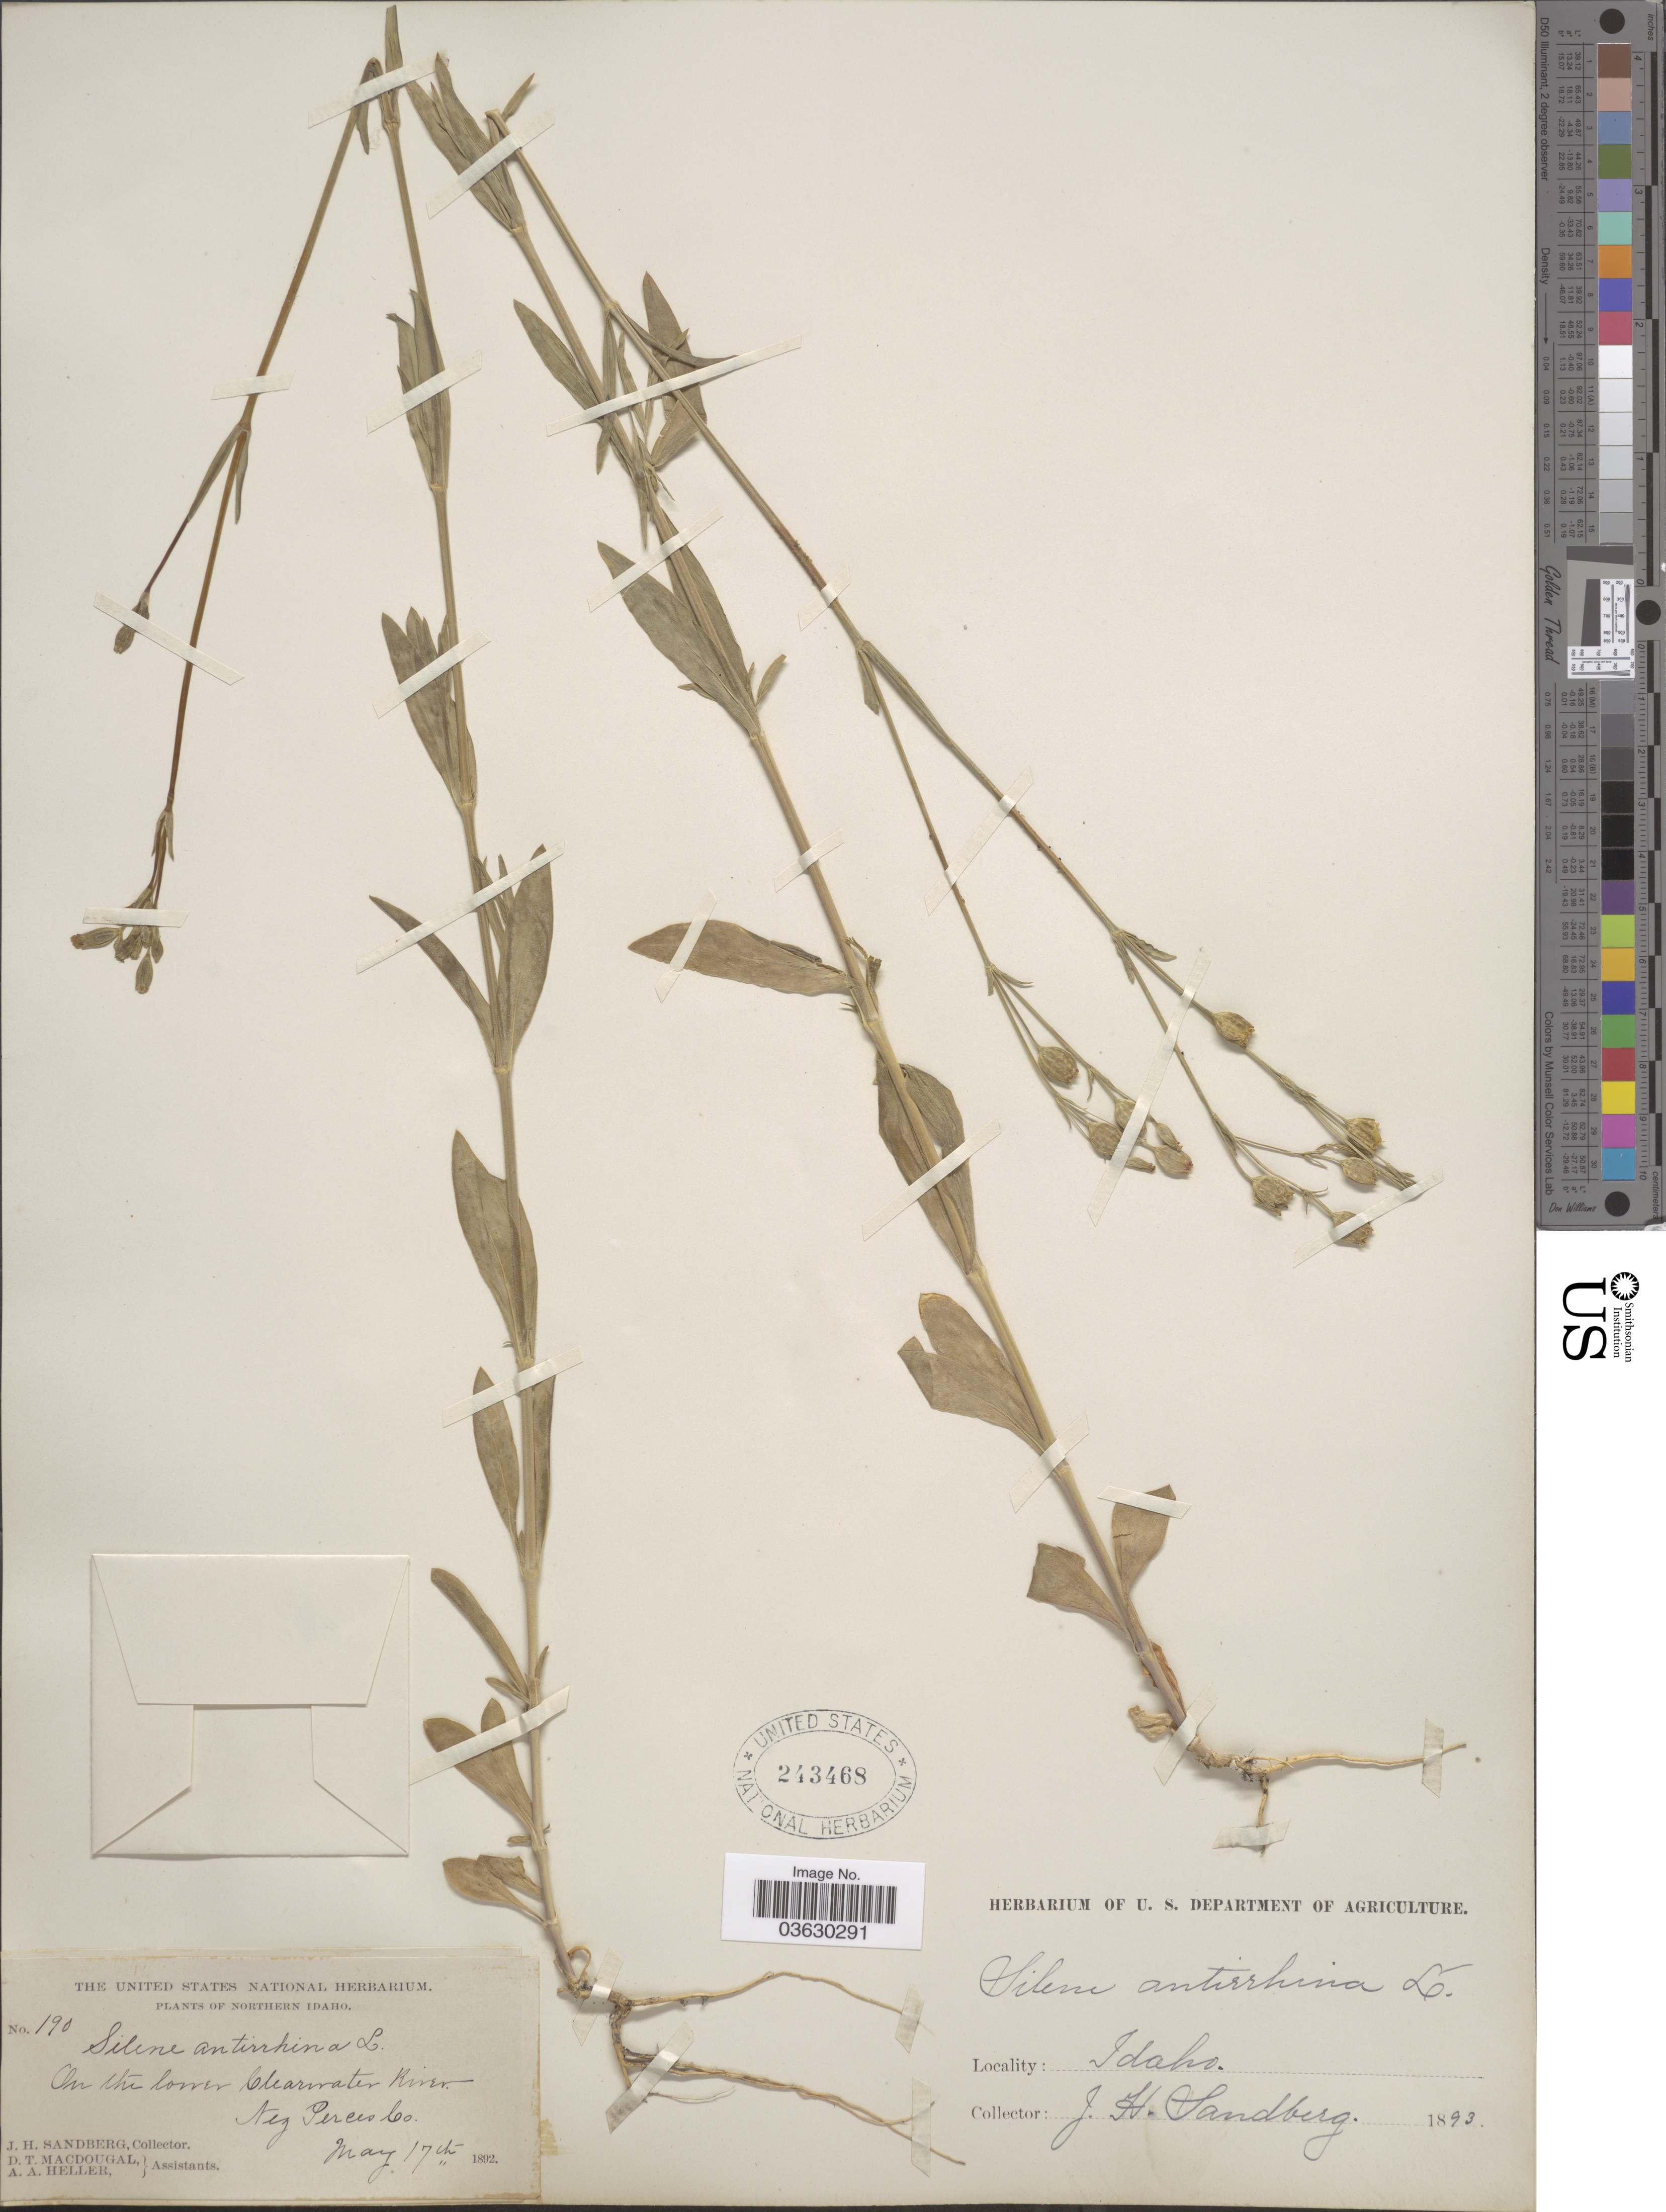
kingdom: Plantae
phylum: Tracheophyta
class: Magnoliopsida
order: Caryophyllales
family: Caryophyllaceae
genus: Silene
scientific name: Silene antirrhina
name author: L.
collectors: J. H. Sandberg, D. T. MacDougal & A. A. Heller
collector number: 190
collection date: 1892-05-17/1893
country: United States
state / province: Idaho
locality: Northern Idaho. On the lower Clearwater River. Nez Perces Co.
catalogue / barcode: US 243468